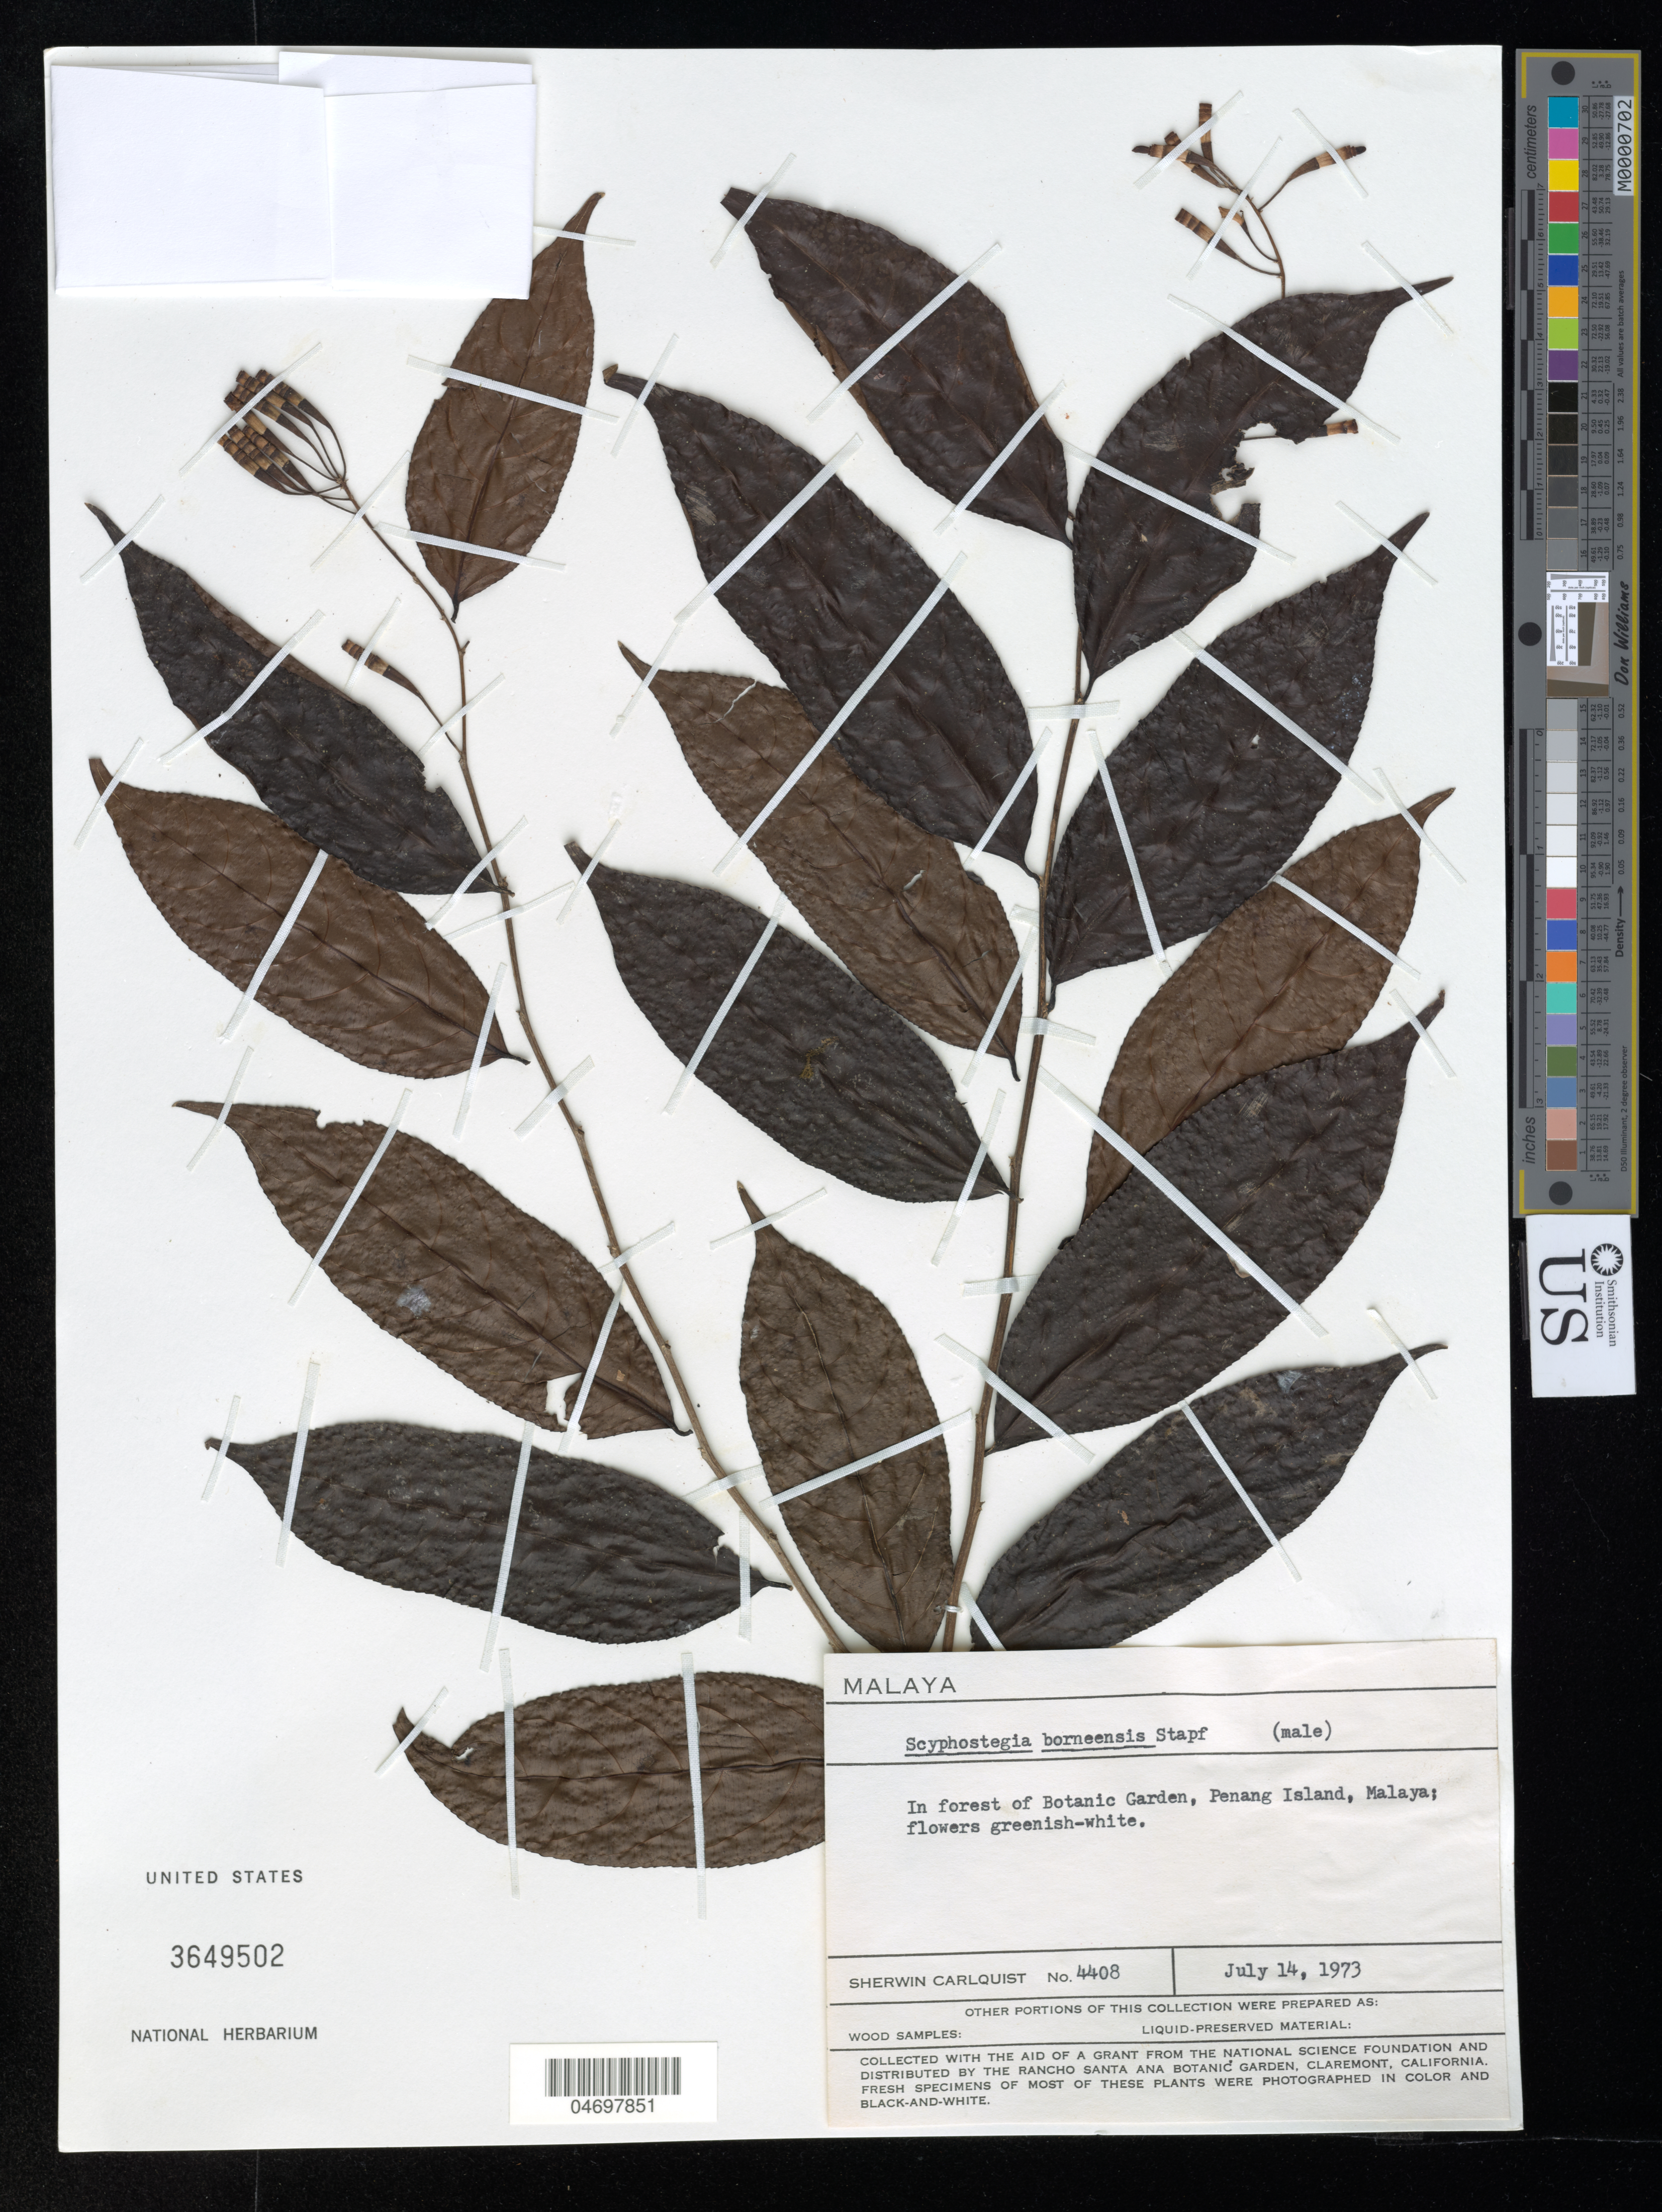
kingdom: Plantae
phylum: Tracheophyta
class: Magnoliopsida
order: Malpighiales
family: Salicaceae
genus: Scyphostegia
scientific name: Scyphostegia borneensis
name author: Stapf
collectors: S. Carlquist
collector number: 4408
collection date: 1973-07-14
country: Malaysia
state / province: Pinang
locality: Penang Island, Botanic Garden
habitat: In the forest of the botanic garden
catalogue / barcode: US 3649502